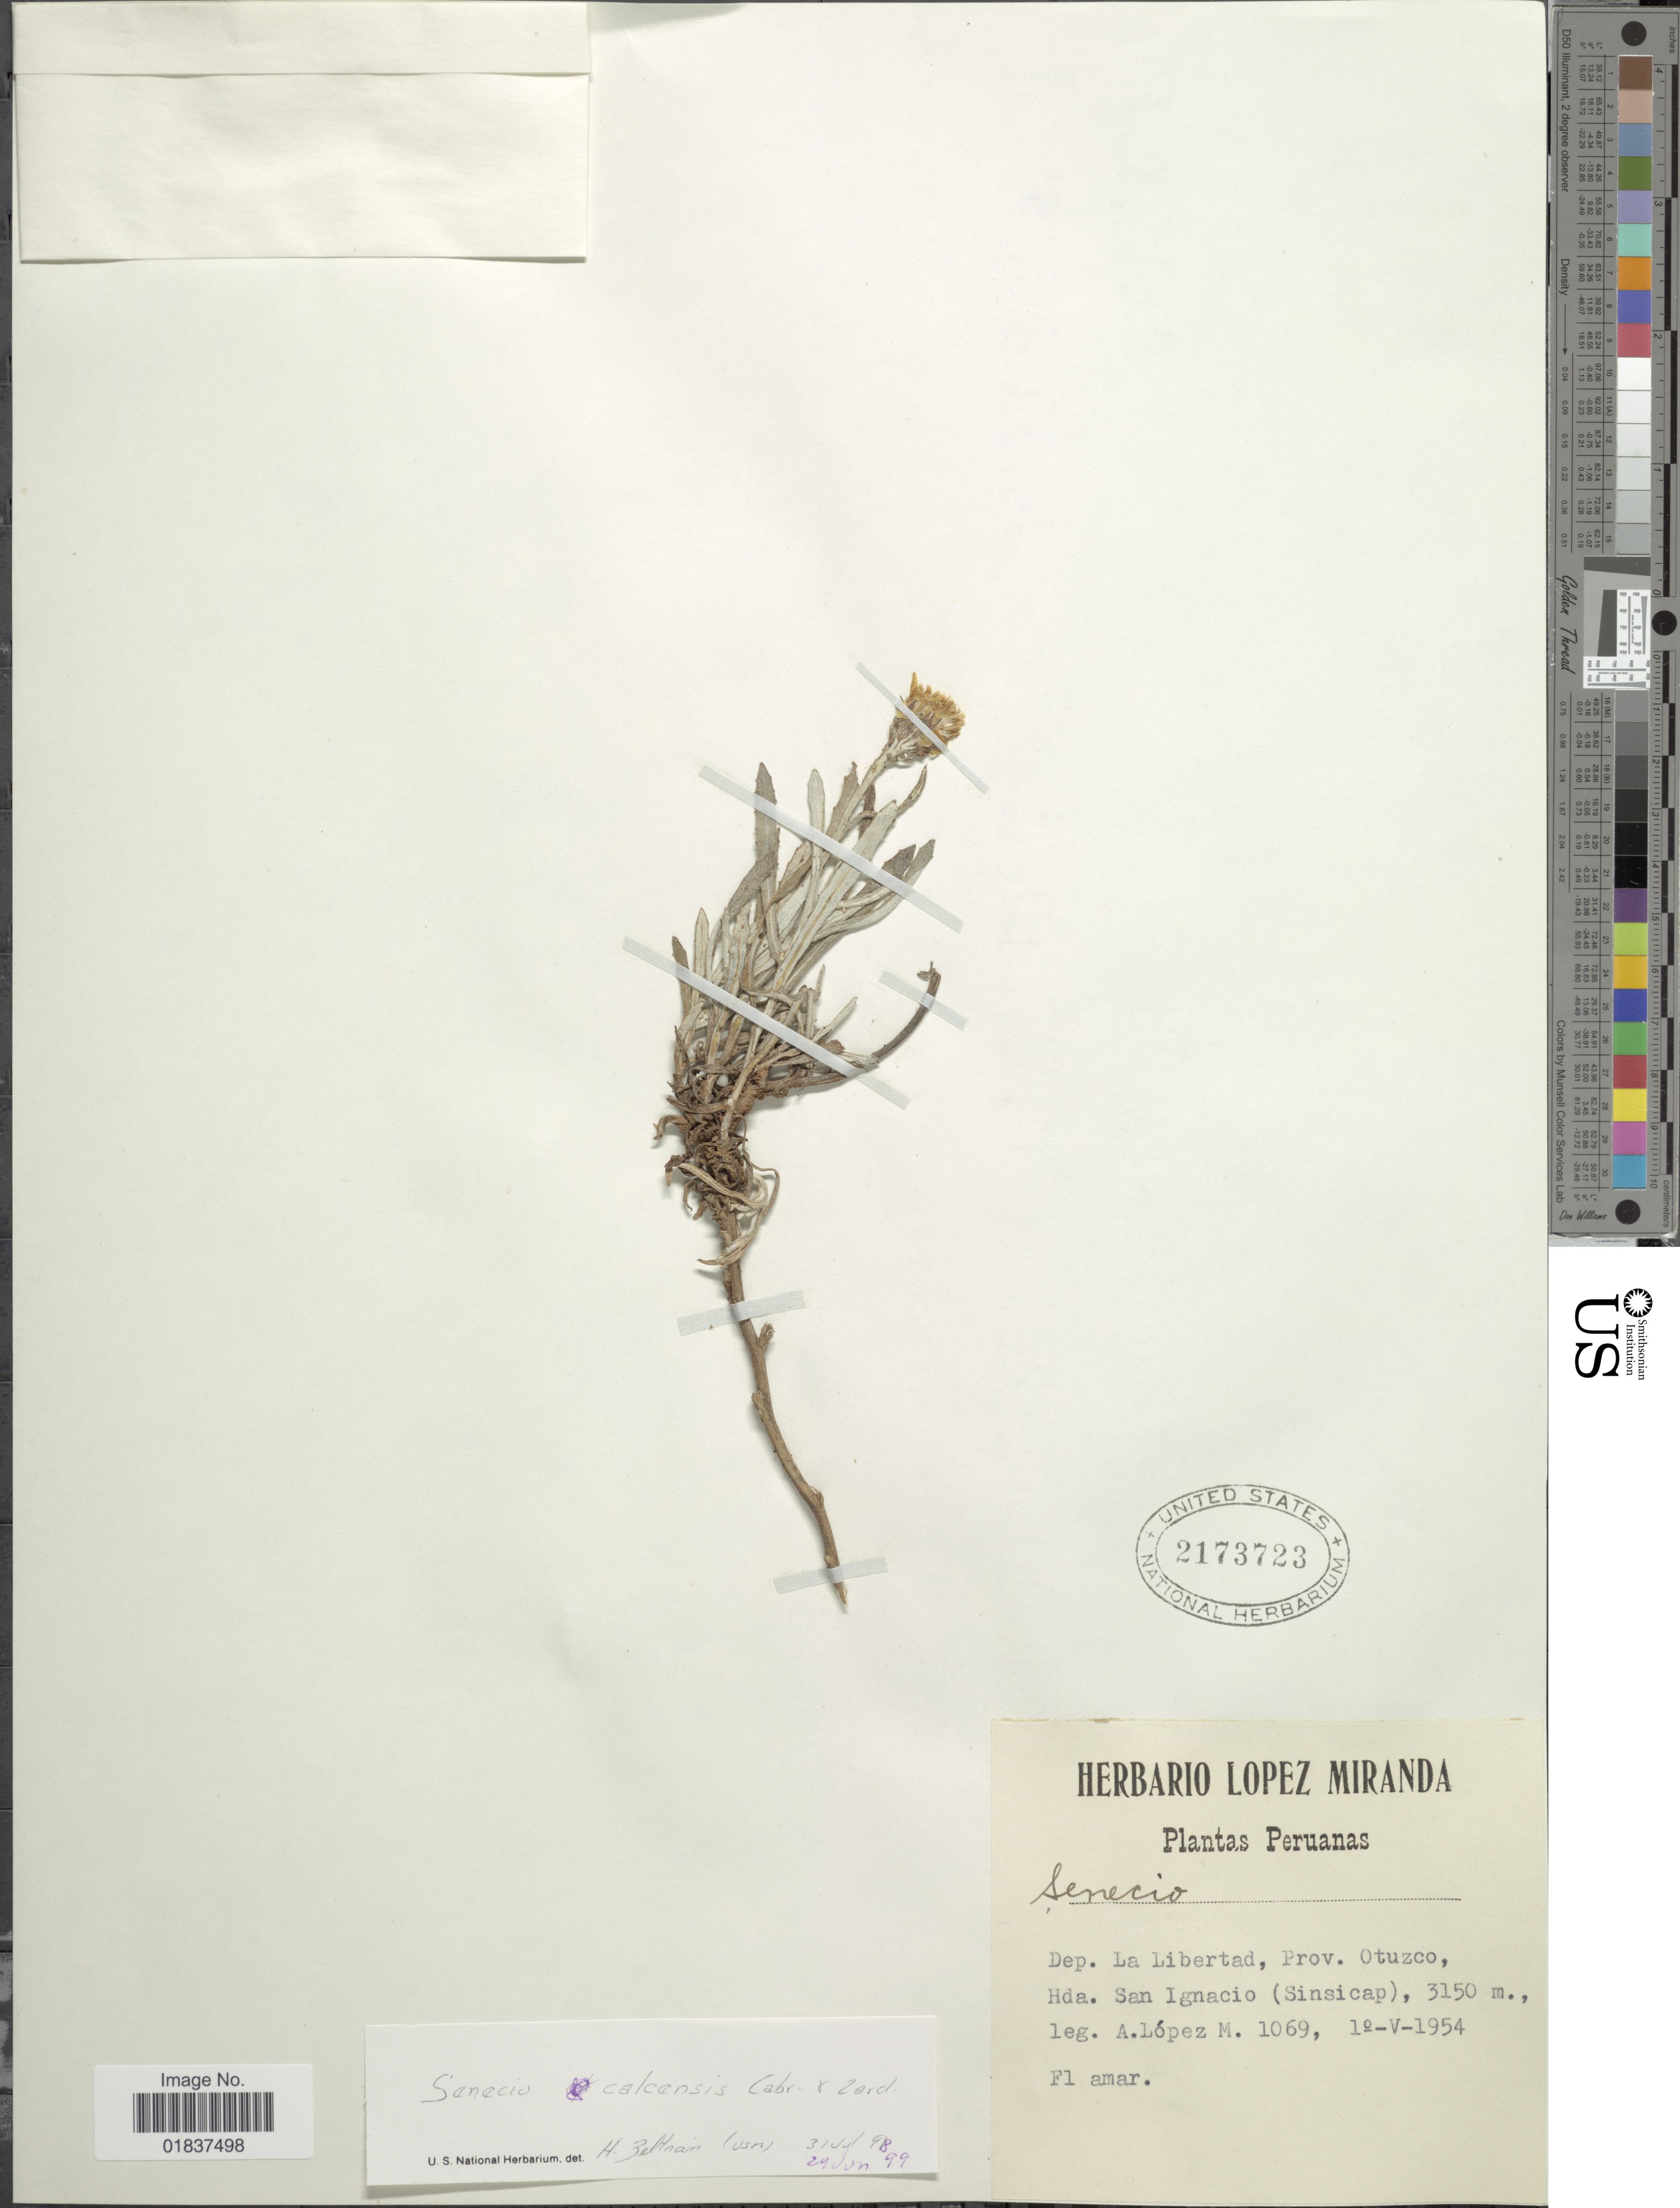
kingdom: Plantae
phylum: Tracheophyta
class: Magnoliopsida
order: Asterales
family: Asteraceae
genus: Senecio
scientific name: Senecio calcensis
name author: Cabrera & Zardini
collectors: A. López M.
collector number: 1069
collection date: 1954-05-10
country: Peru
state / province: La Libertad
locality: Dep. La Libertad, Prov. Otuzco, Hda. San Ignacio (Sinsicap)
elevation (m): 3150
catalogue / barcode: US 2173723